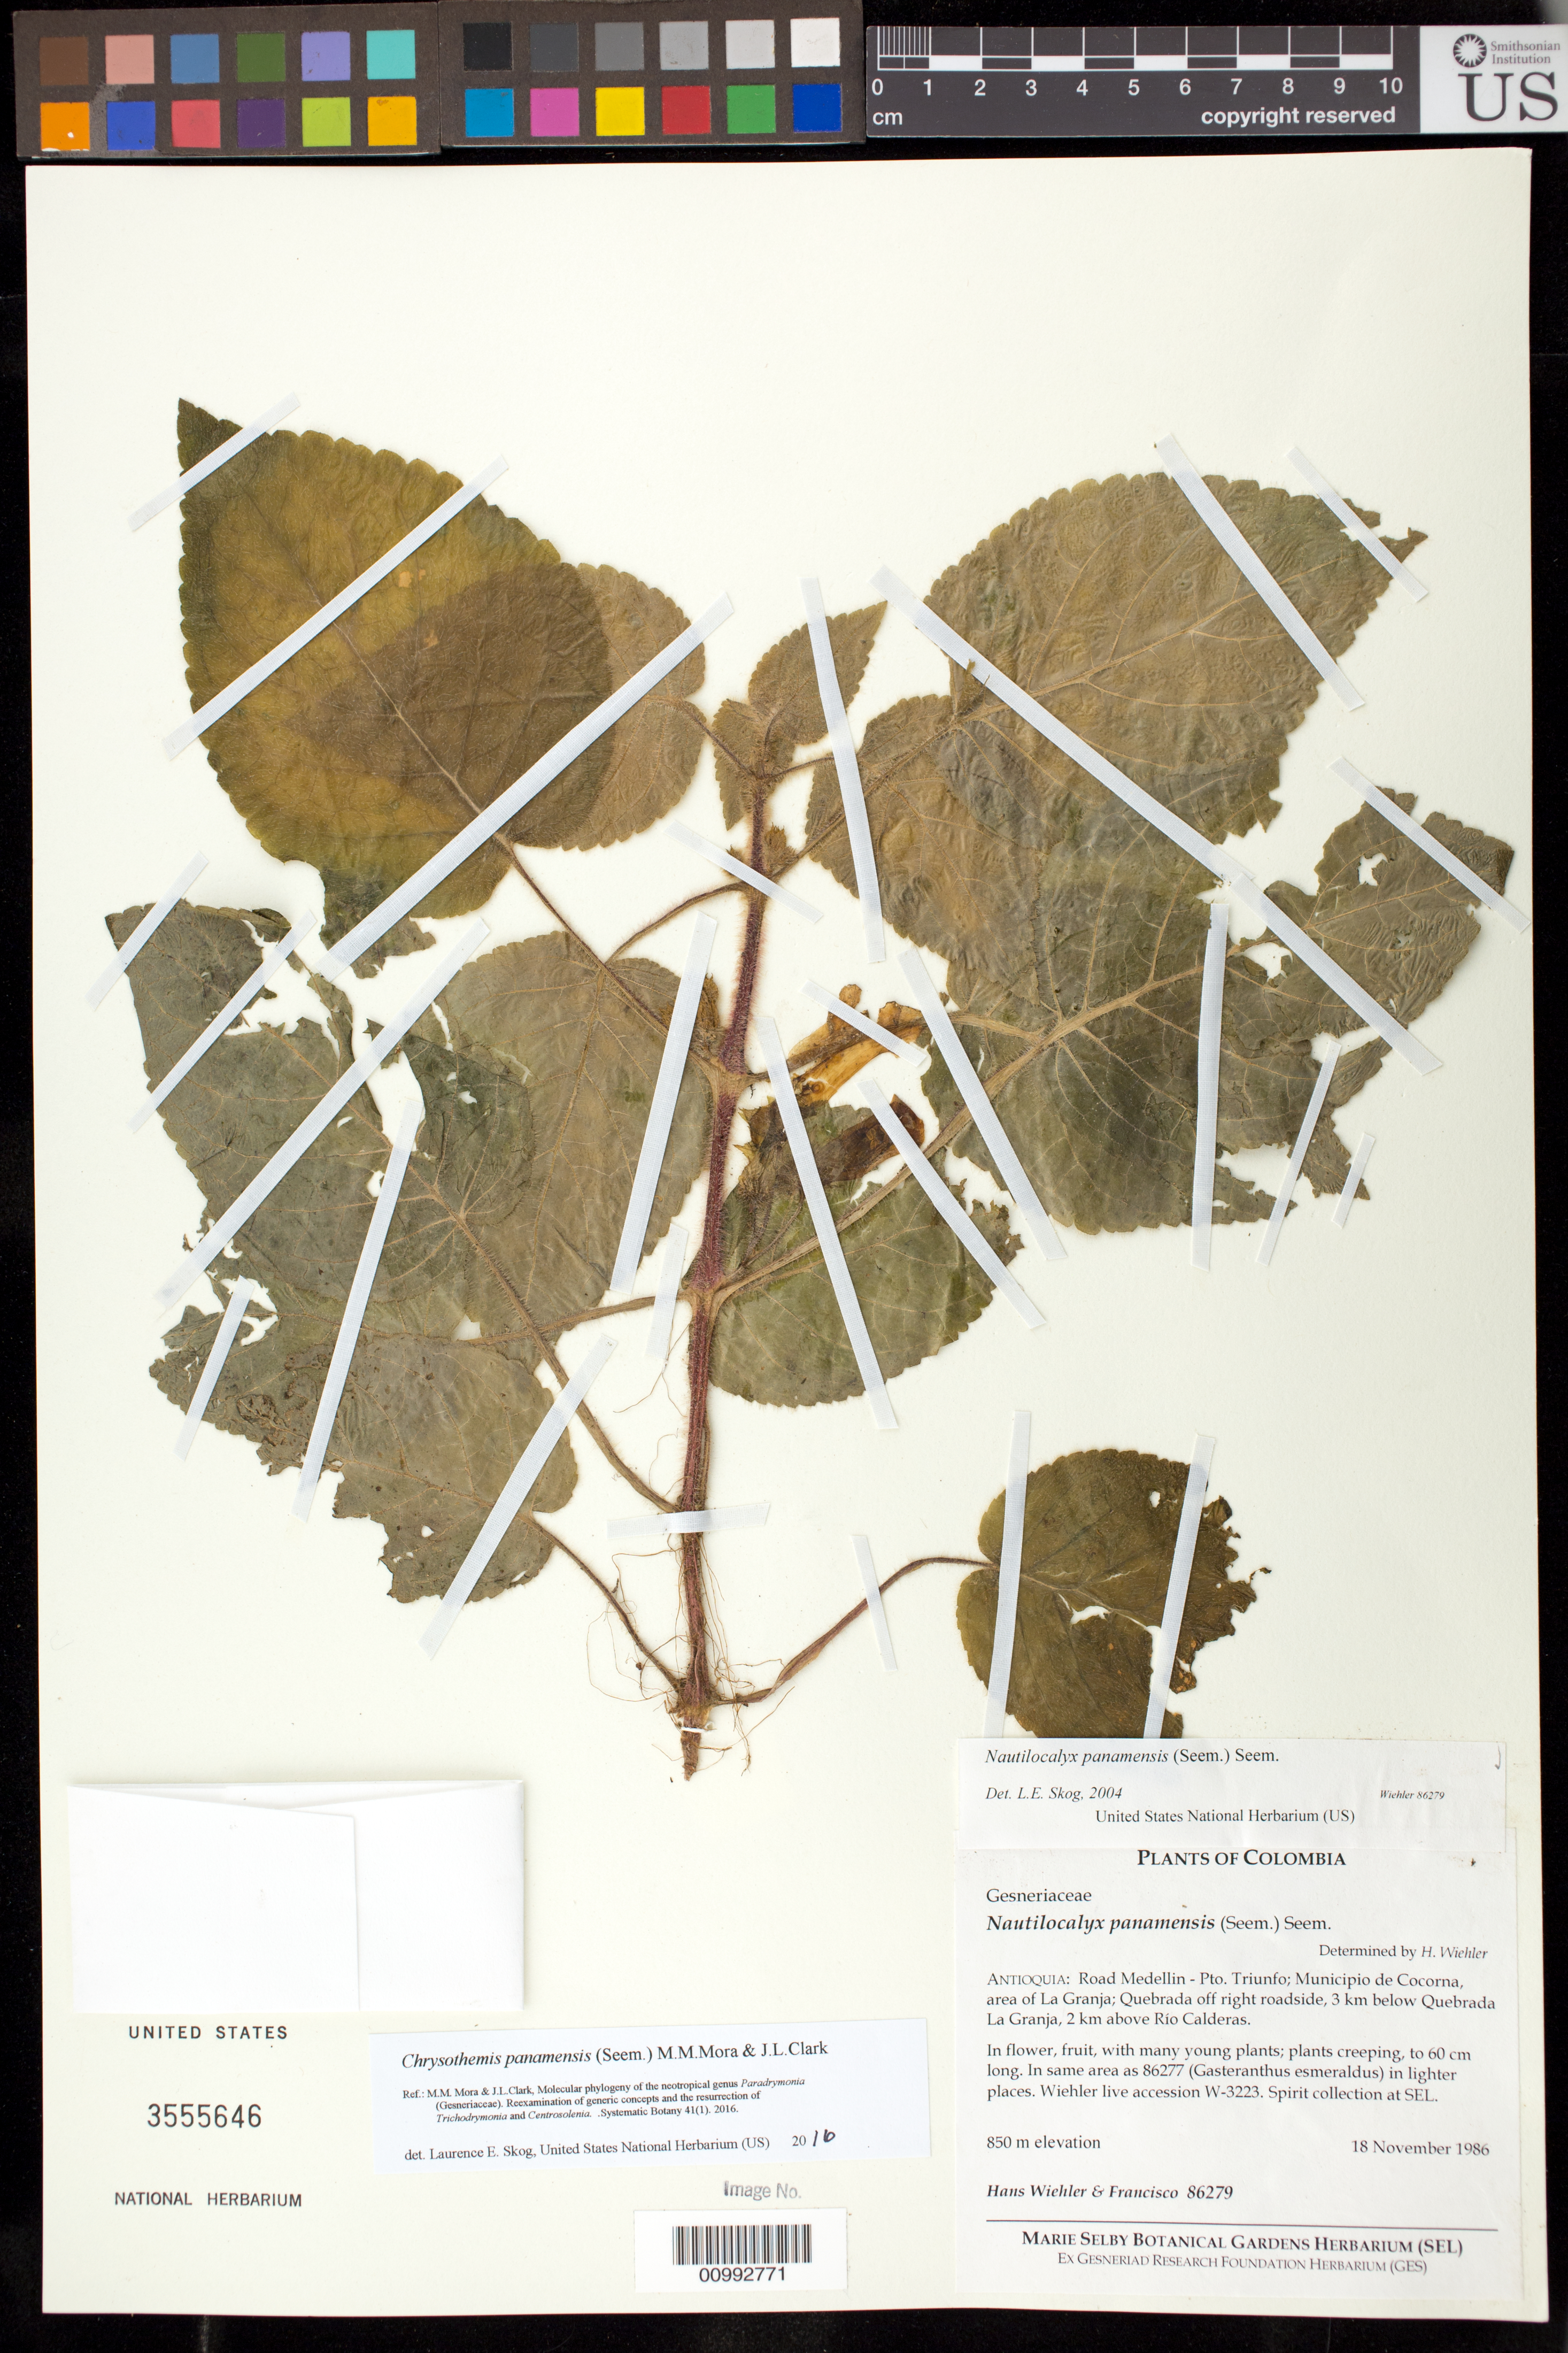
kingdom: Plantae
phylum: Tracheophyta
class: Magnoliopsida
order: Lamiales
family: Gesneriaceae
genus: Chrysothemis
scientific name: Chrysothemis panamensis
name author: (Seem.) M.M. Mora & J.L. Clark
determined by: Skog, Laurence E.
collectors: H. J. Wiehler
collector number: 86279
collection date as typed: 18 Nov 1986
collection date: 1986-11-18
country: Colombia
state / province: Antioquia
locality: Antioquia: road Medellin - Pto. Triunfo; Mpio. De Cocorna, area of La Granja; quebrada off right roadside, 3 km below Quebrada La Granja, 2 km above Rio Calderas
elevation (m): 850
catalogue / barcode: US 3555646